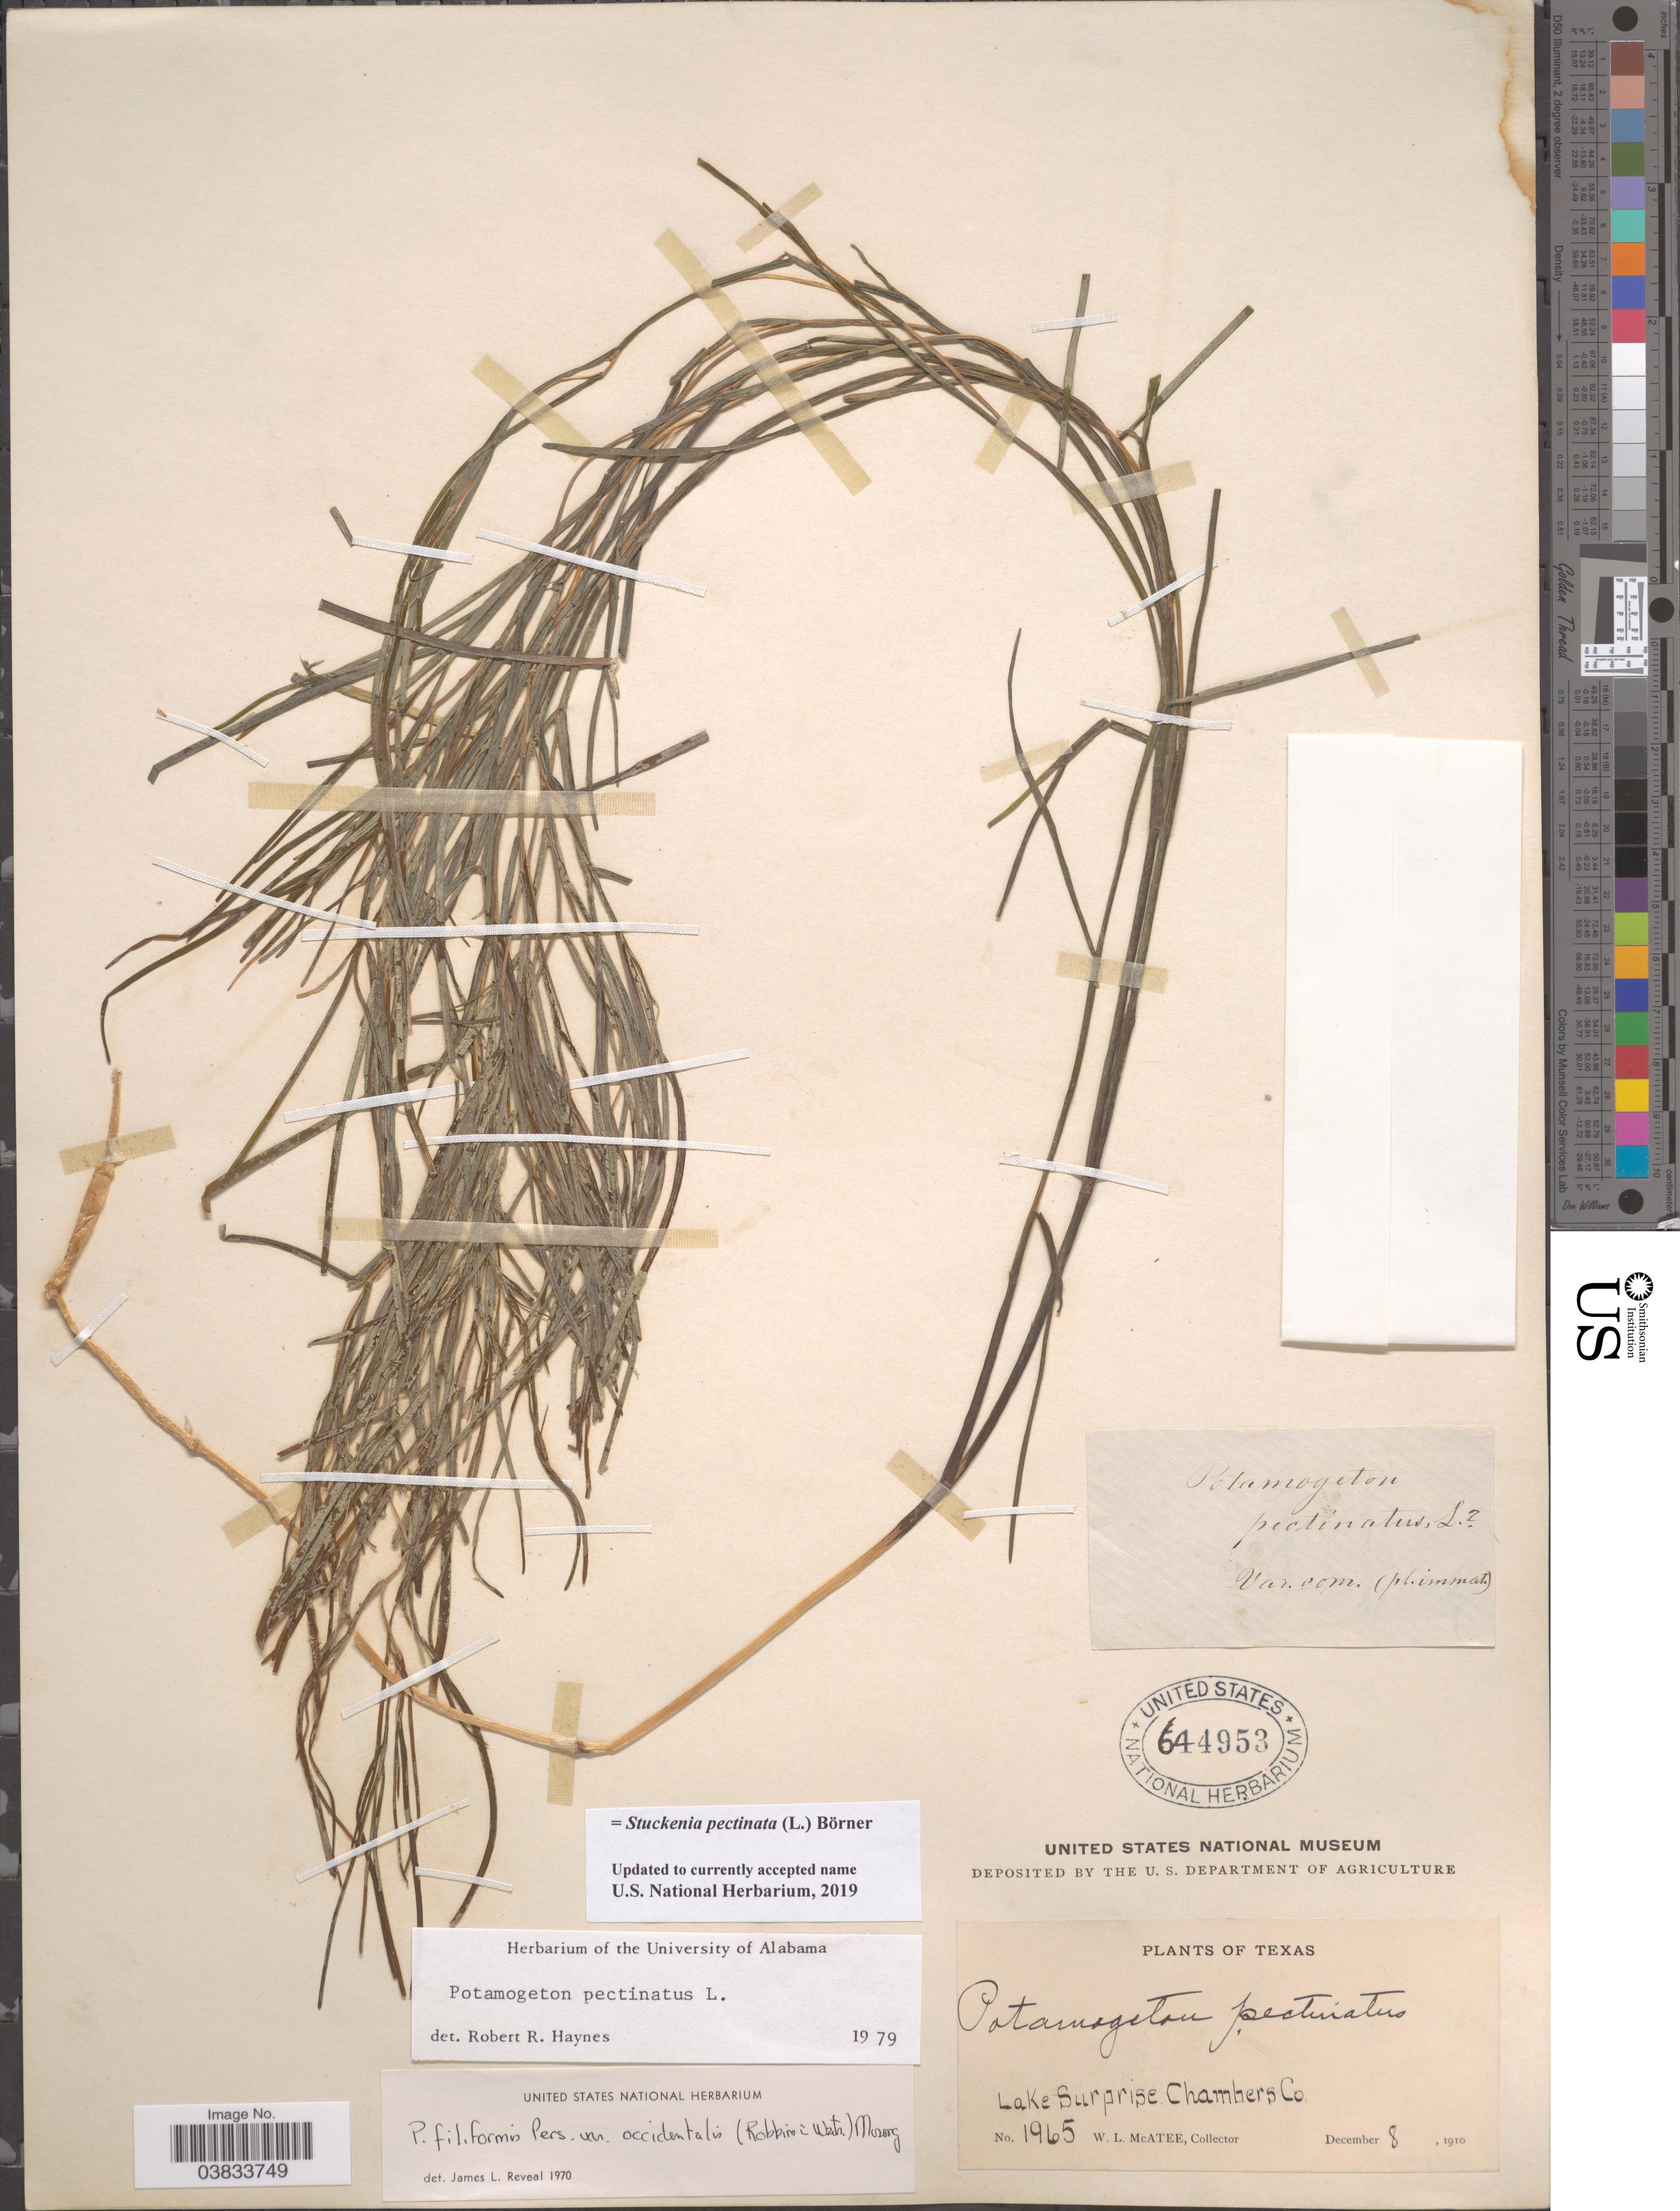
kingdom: Plantae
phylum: Tracheophyta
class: Liliopsida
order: Alismatales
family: Potamogetonaceae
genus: Stuckenia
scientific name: Stuckenia pectinata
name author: (L.) Börner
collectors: W. McAtee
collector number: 1965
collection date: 1910-12-08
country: United States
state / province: Texas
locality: Lake Surprise, Chambers Co.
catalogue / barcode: US 644953